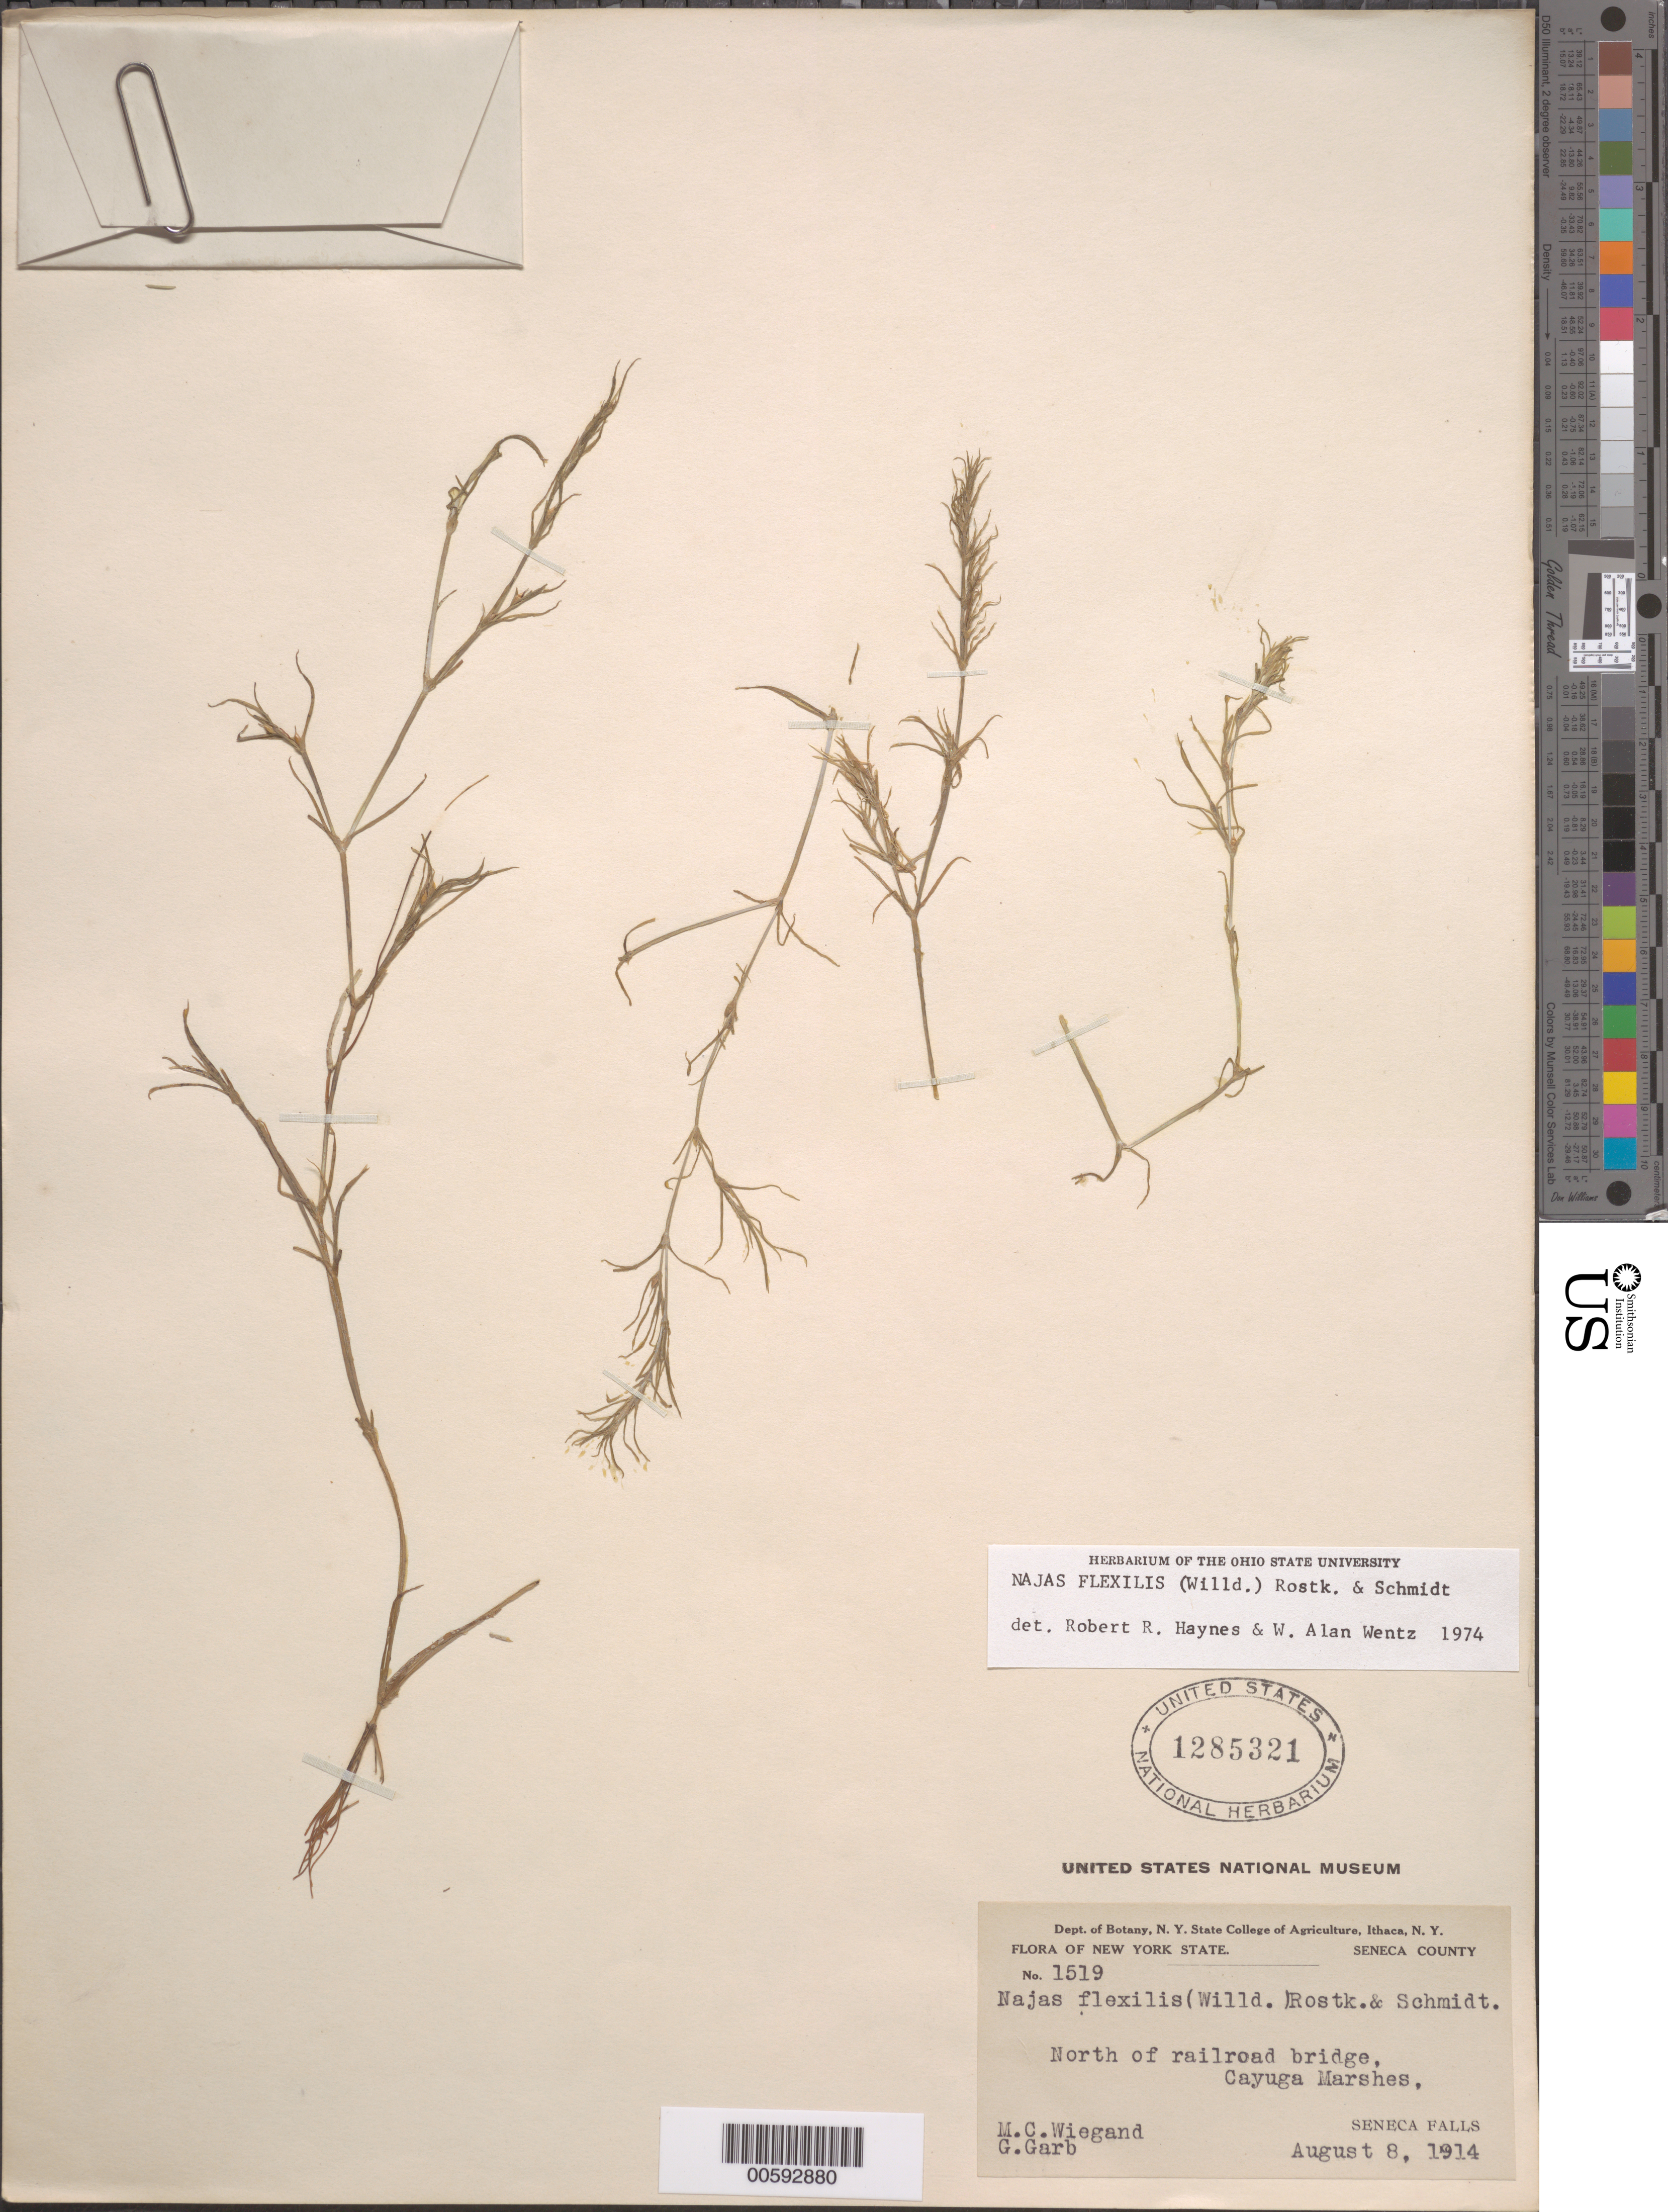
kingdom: Plantae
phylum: Tracheophyta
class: Liliopsida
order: Alismatales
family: Hydrocharitaceae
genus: Najas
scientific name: Najas flexilis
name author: (Willd.) Rostk. & Schmidt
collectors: M. Wiegand & G. Garb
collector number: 1519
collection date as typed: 08 Aug 1914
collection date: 1914-08-08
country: United States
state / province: New York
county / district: Seneca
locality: Cayuga Marshes, Seneca Falls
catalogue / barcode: US 1285321